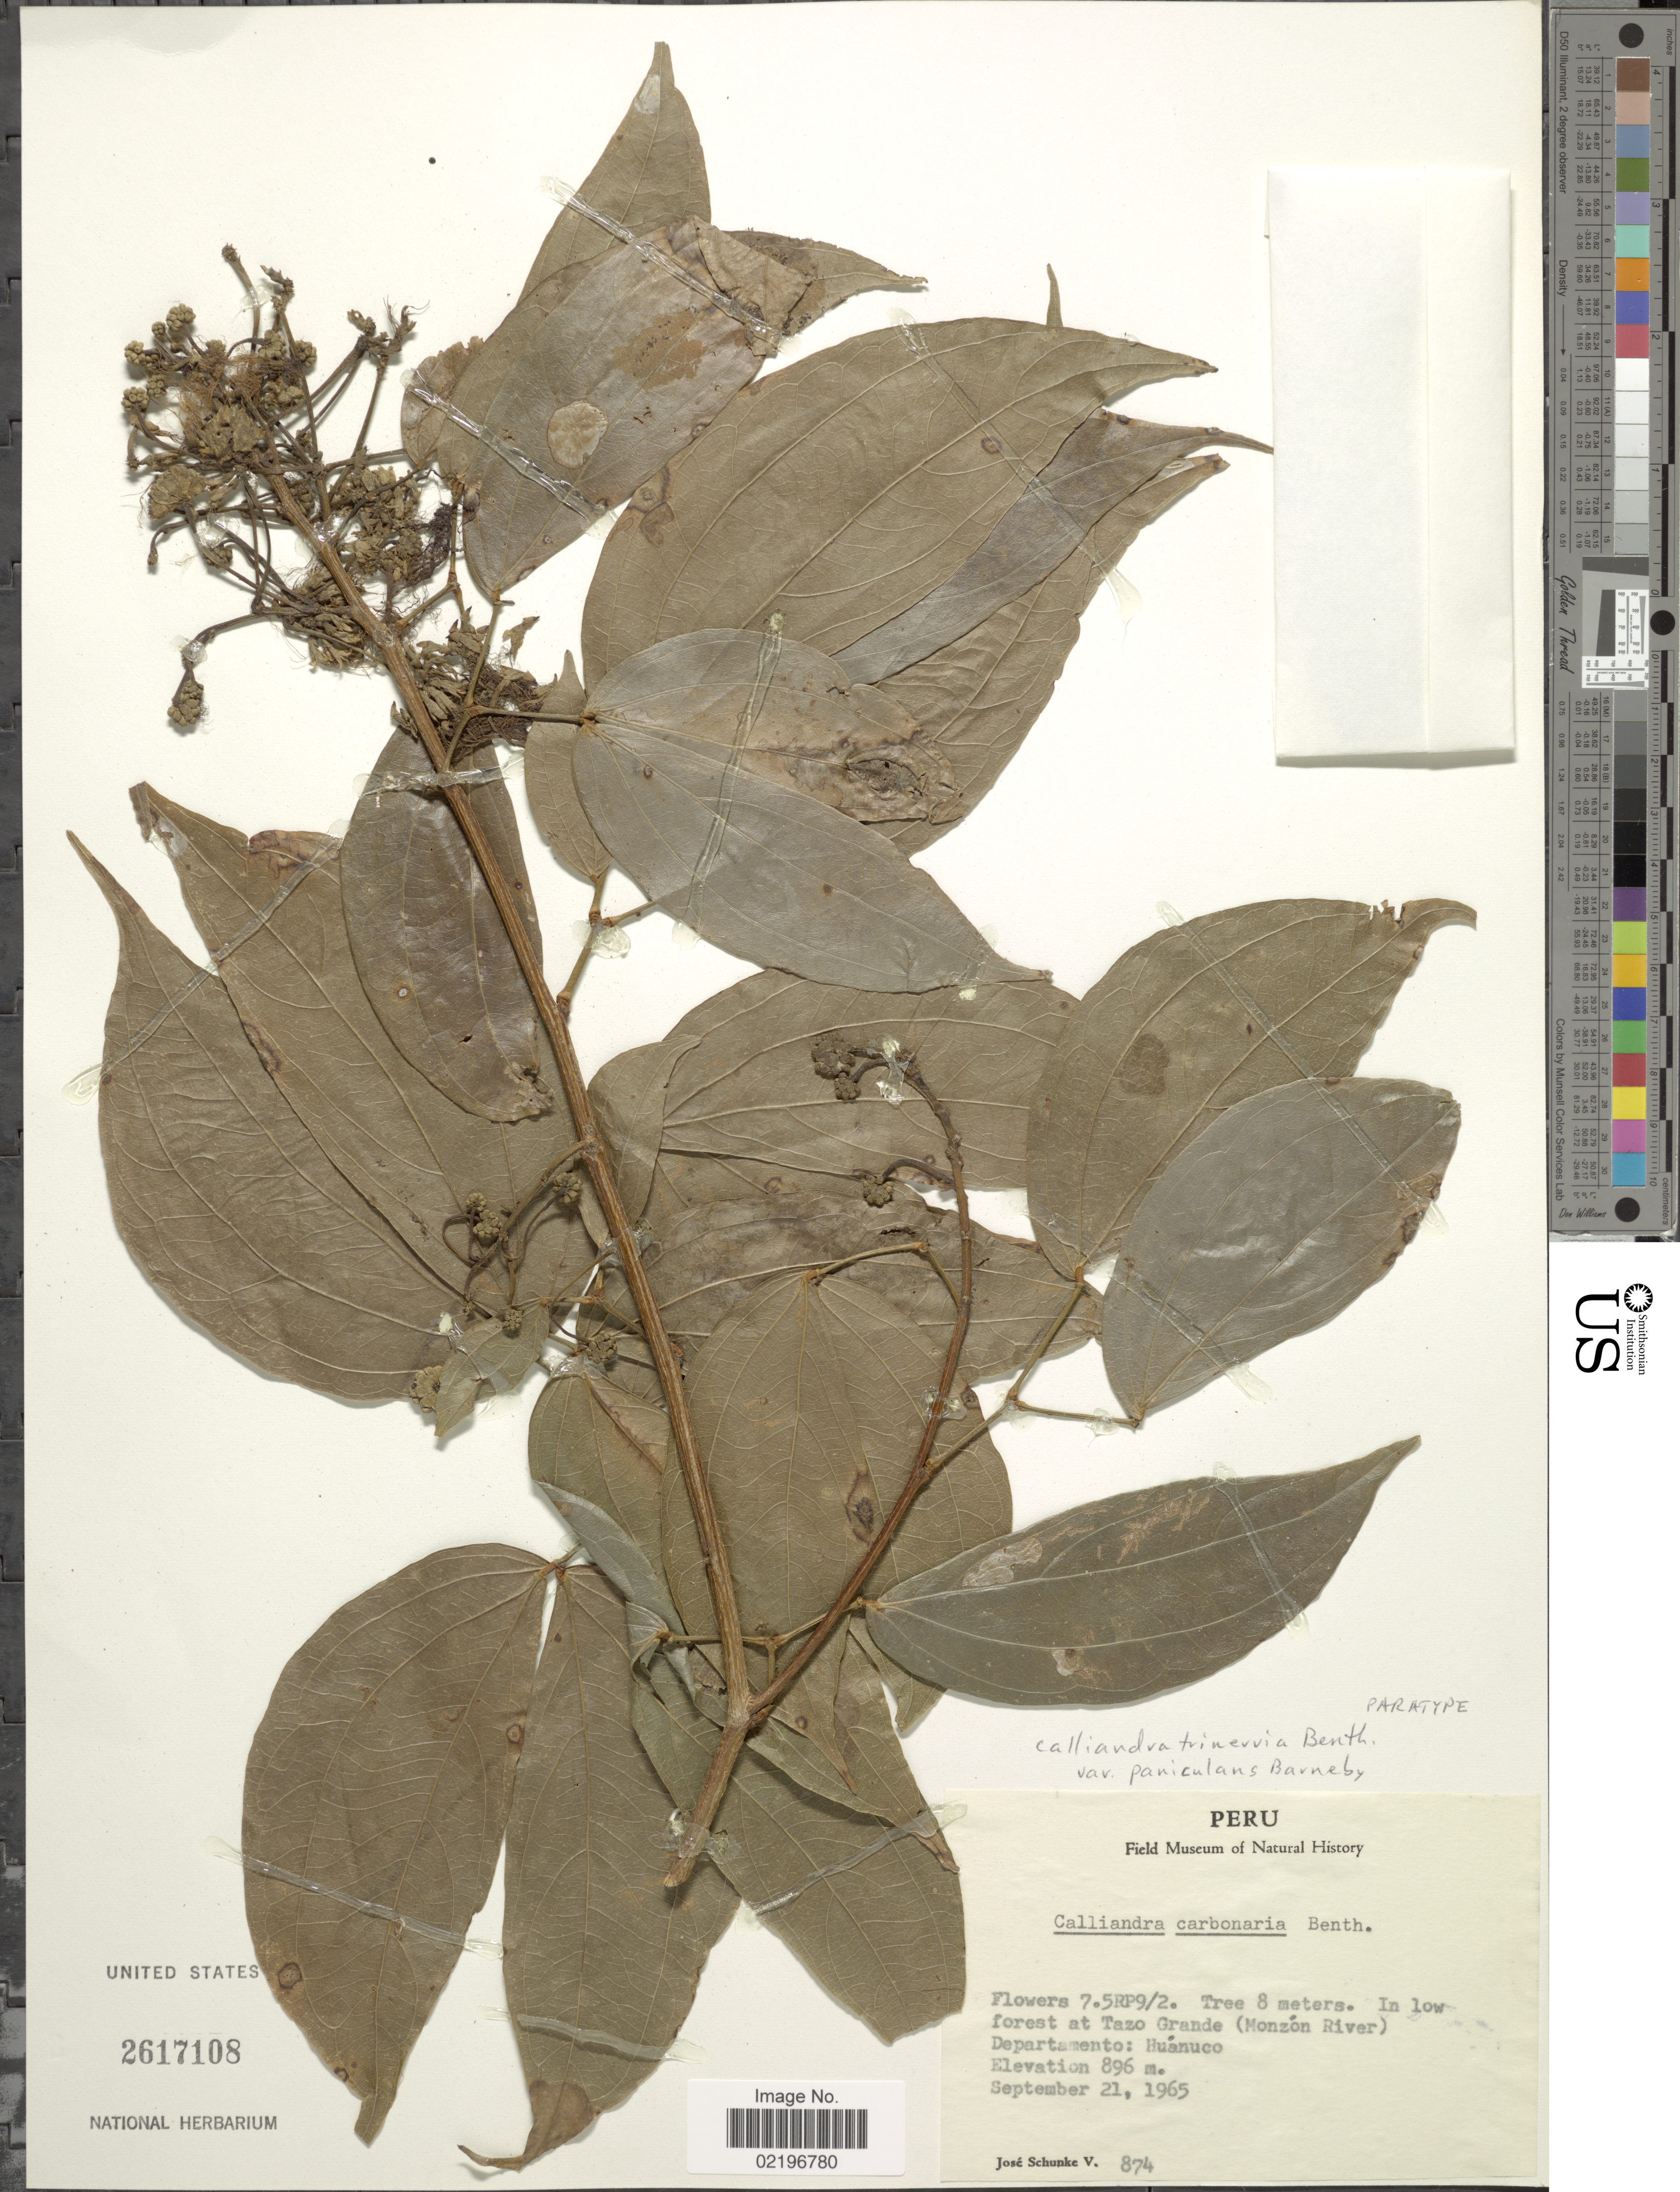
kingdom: Plantae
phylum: Tracheophyta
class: Magnoliopsida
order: Fabales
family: Fabaceae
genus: Calliandra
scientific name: Calliandra trinervia var. paniculans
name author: Barneby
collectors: J. Schunke Vigo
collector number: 874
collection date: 1965-09-21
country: Peru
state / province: Huánuco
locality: In low forest at Tazo Grande (Monzon River)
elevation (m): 869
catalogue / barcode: US 2617108